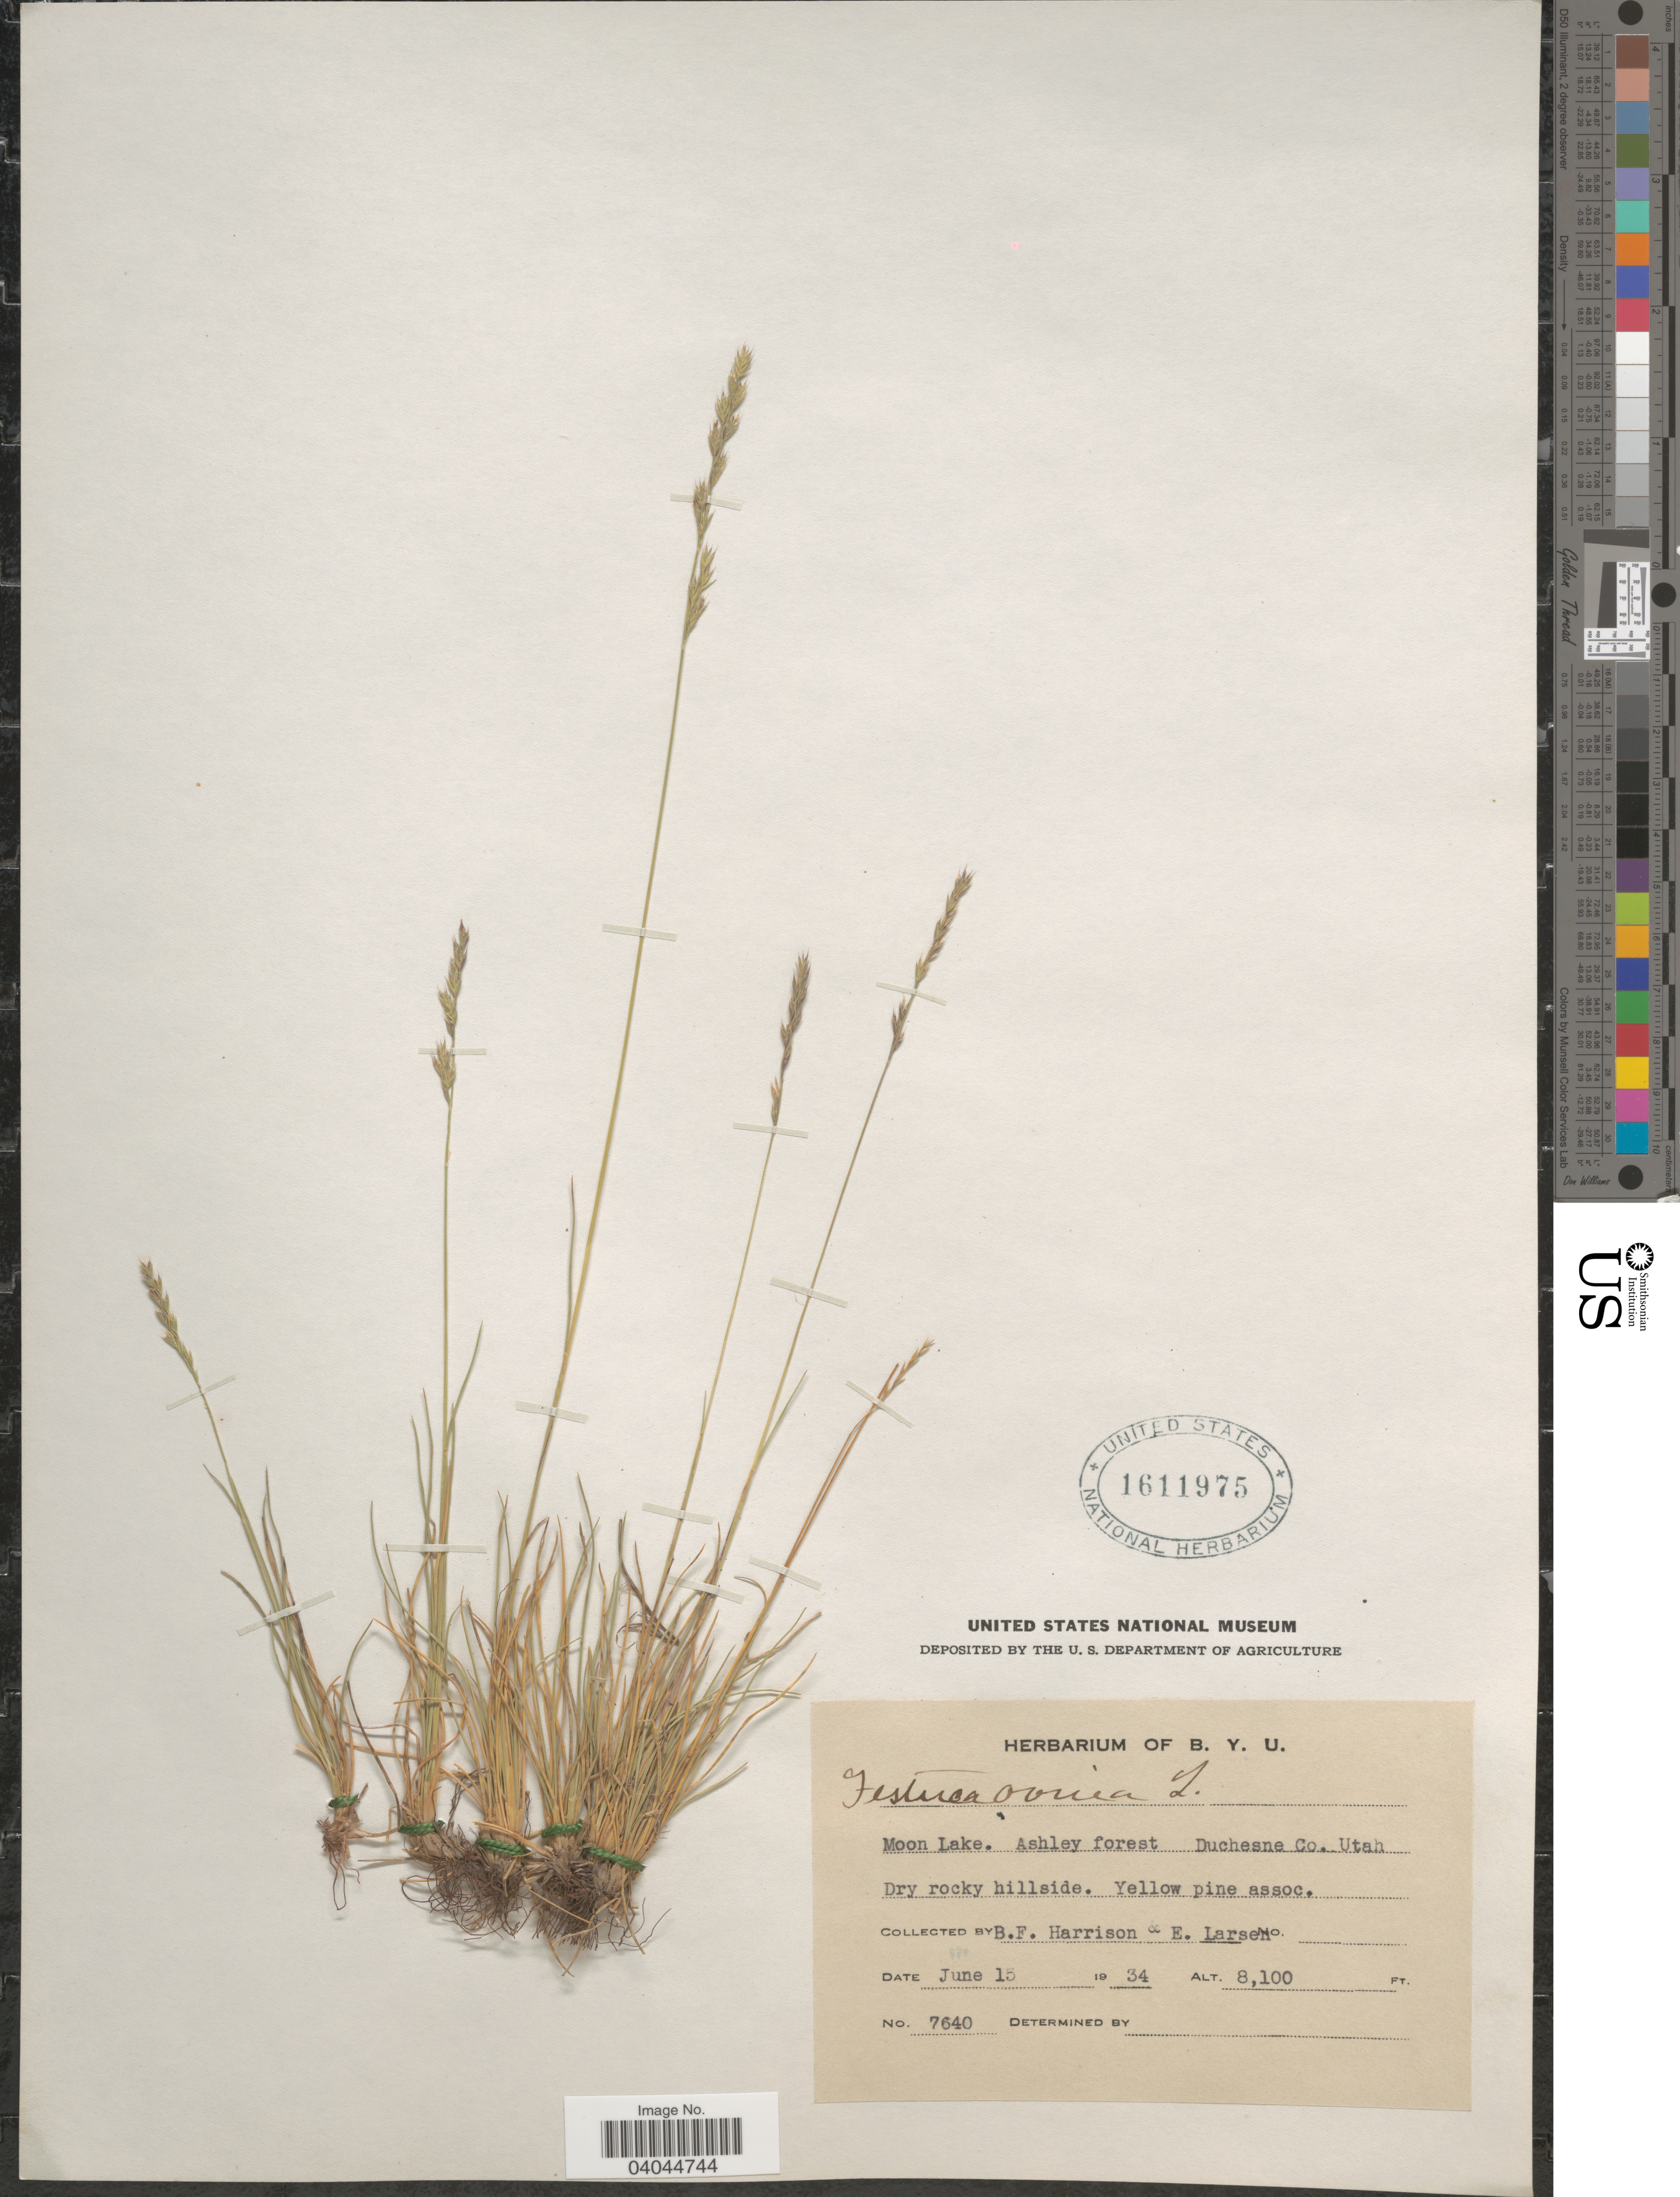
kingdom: Plantae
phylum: Tracheophyta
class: Liliopsida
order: Poales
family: Poaceae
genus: Festuca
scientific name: Festuca ovina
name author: L.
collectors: B. F. Harrison & E. Larsen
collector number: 7640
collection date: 1934-06-15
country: United States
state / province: Utah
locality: Moon Lake. Ashley forest. Duchesne Co.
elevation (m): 2469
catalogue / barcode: US 1611975